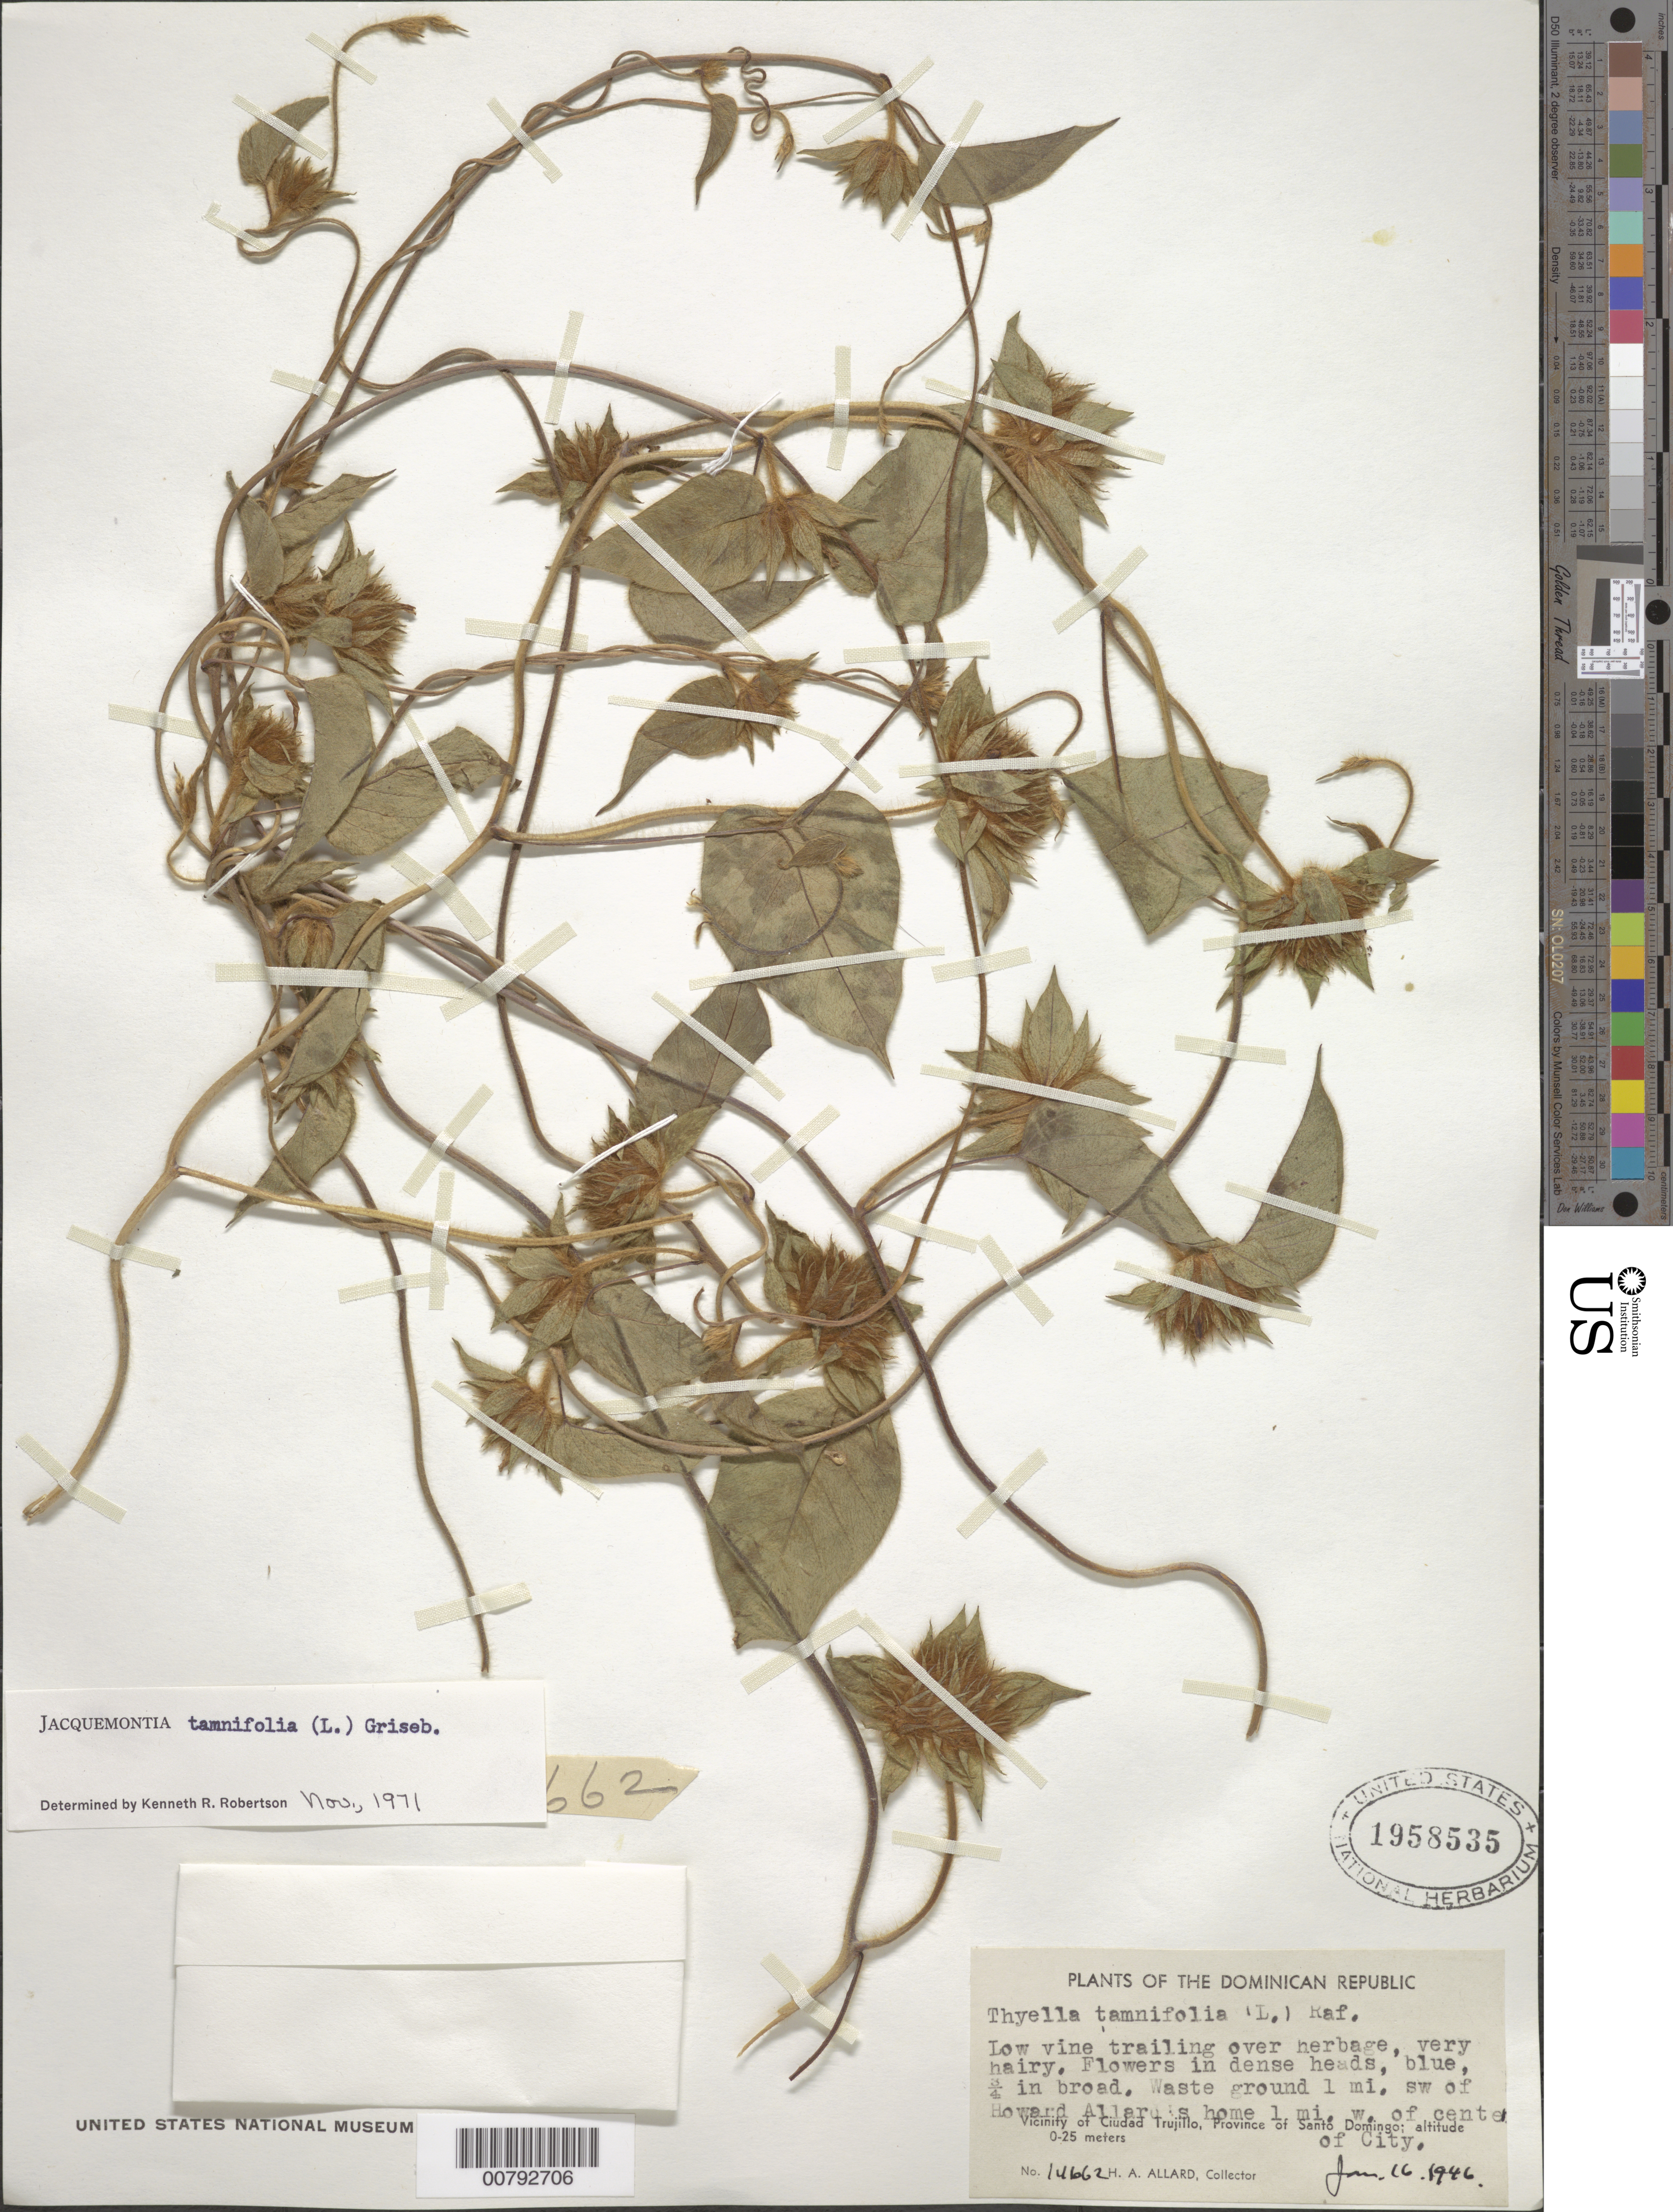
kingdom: Plantae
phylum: Tracheophyta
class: Magnoliopsida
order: Solanales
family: Convolvulaceae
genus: Jacquemontia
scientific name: Jacquemontia tamnifolia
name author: (L.) Griseb.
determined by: Robertson, K. R.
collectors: H. A. Allard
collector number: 14662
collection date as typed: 16 Jan 1946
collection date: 1946-01-16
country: Dominican Republic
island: Hispaniola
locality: Province of Santo Domingo, vicinity of Ciudad Trujillo, 1 mile SW of Howard Allard's home 1 mile W of center of city.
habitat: Waste ground.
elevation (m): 0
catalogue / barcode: US 1958535